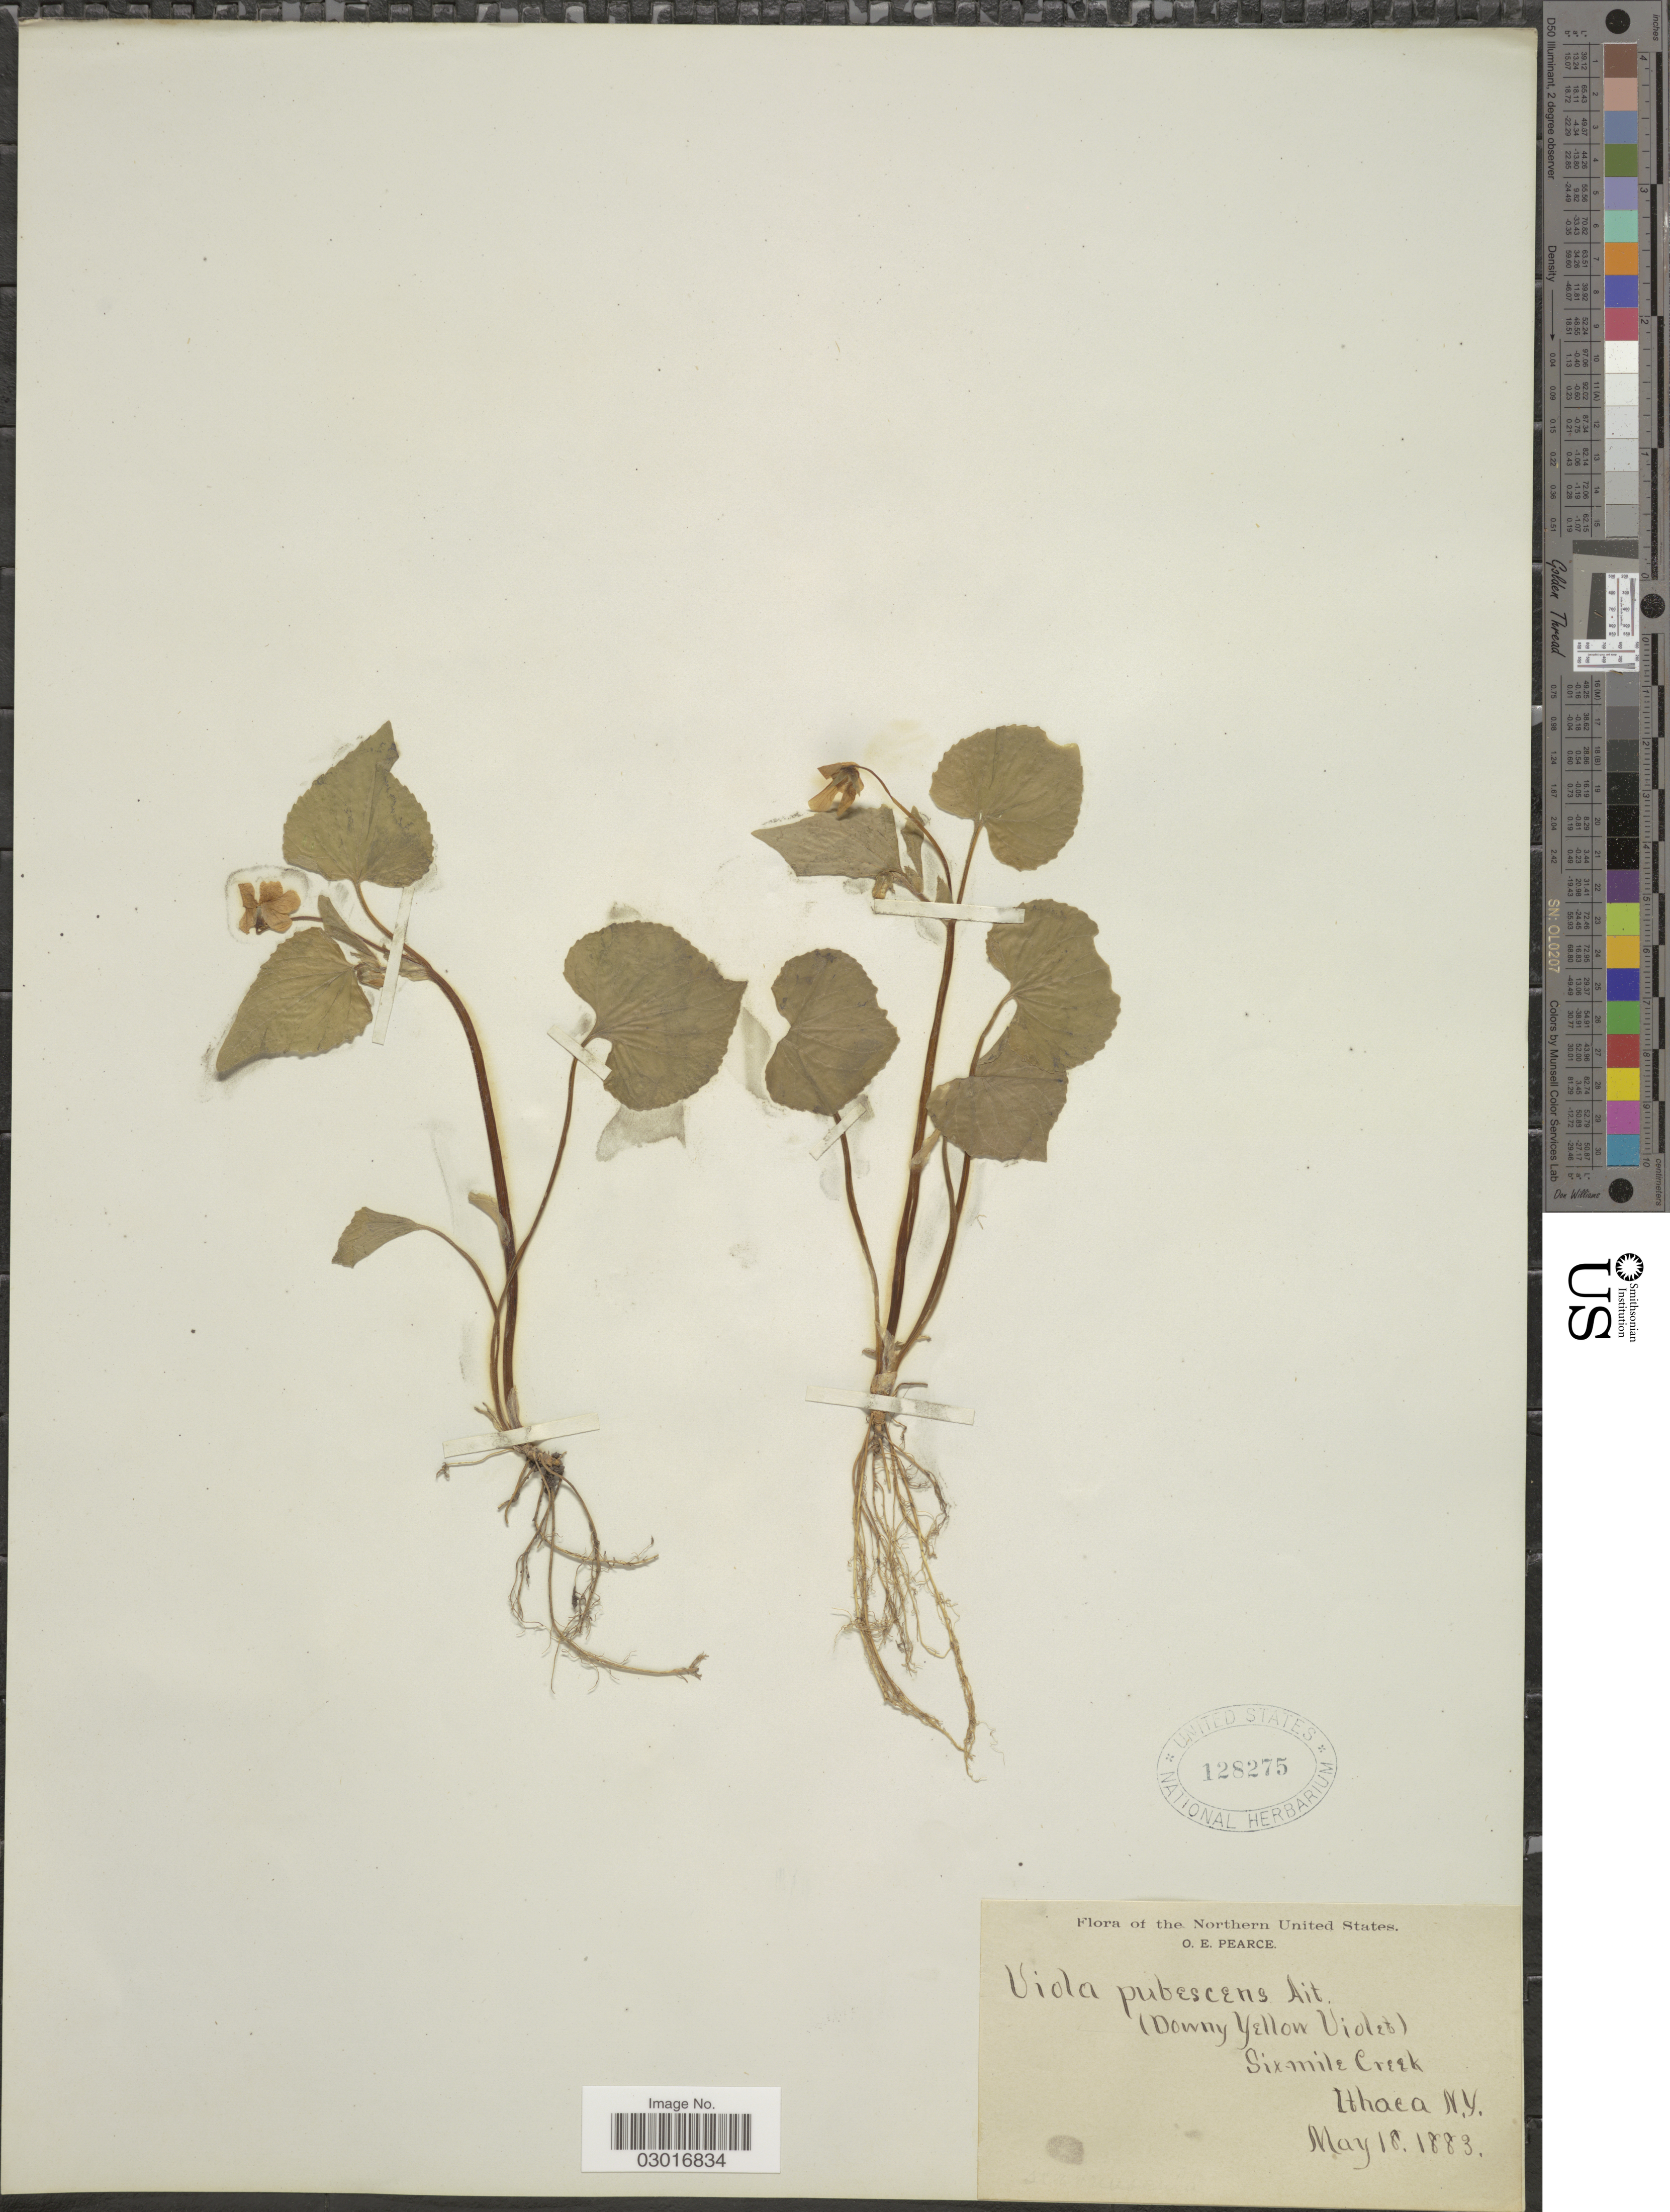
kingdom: Plantae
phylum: Tracheophyta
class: Magnoliopsida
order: Malpighiales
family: Violaceae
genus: Viola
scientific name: Viola scabriuscula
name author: (Torr. & A. Gray) Shafer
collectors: O. E. Pearce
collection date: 1883-05-18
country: United States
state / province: New York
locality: Northern United States. Six-Mile Creek, Ithaca.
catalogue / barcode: US 128275